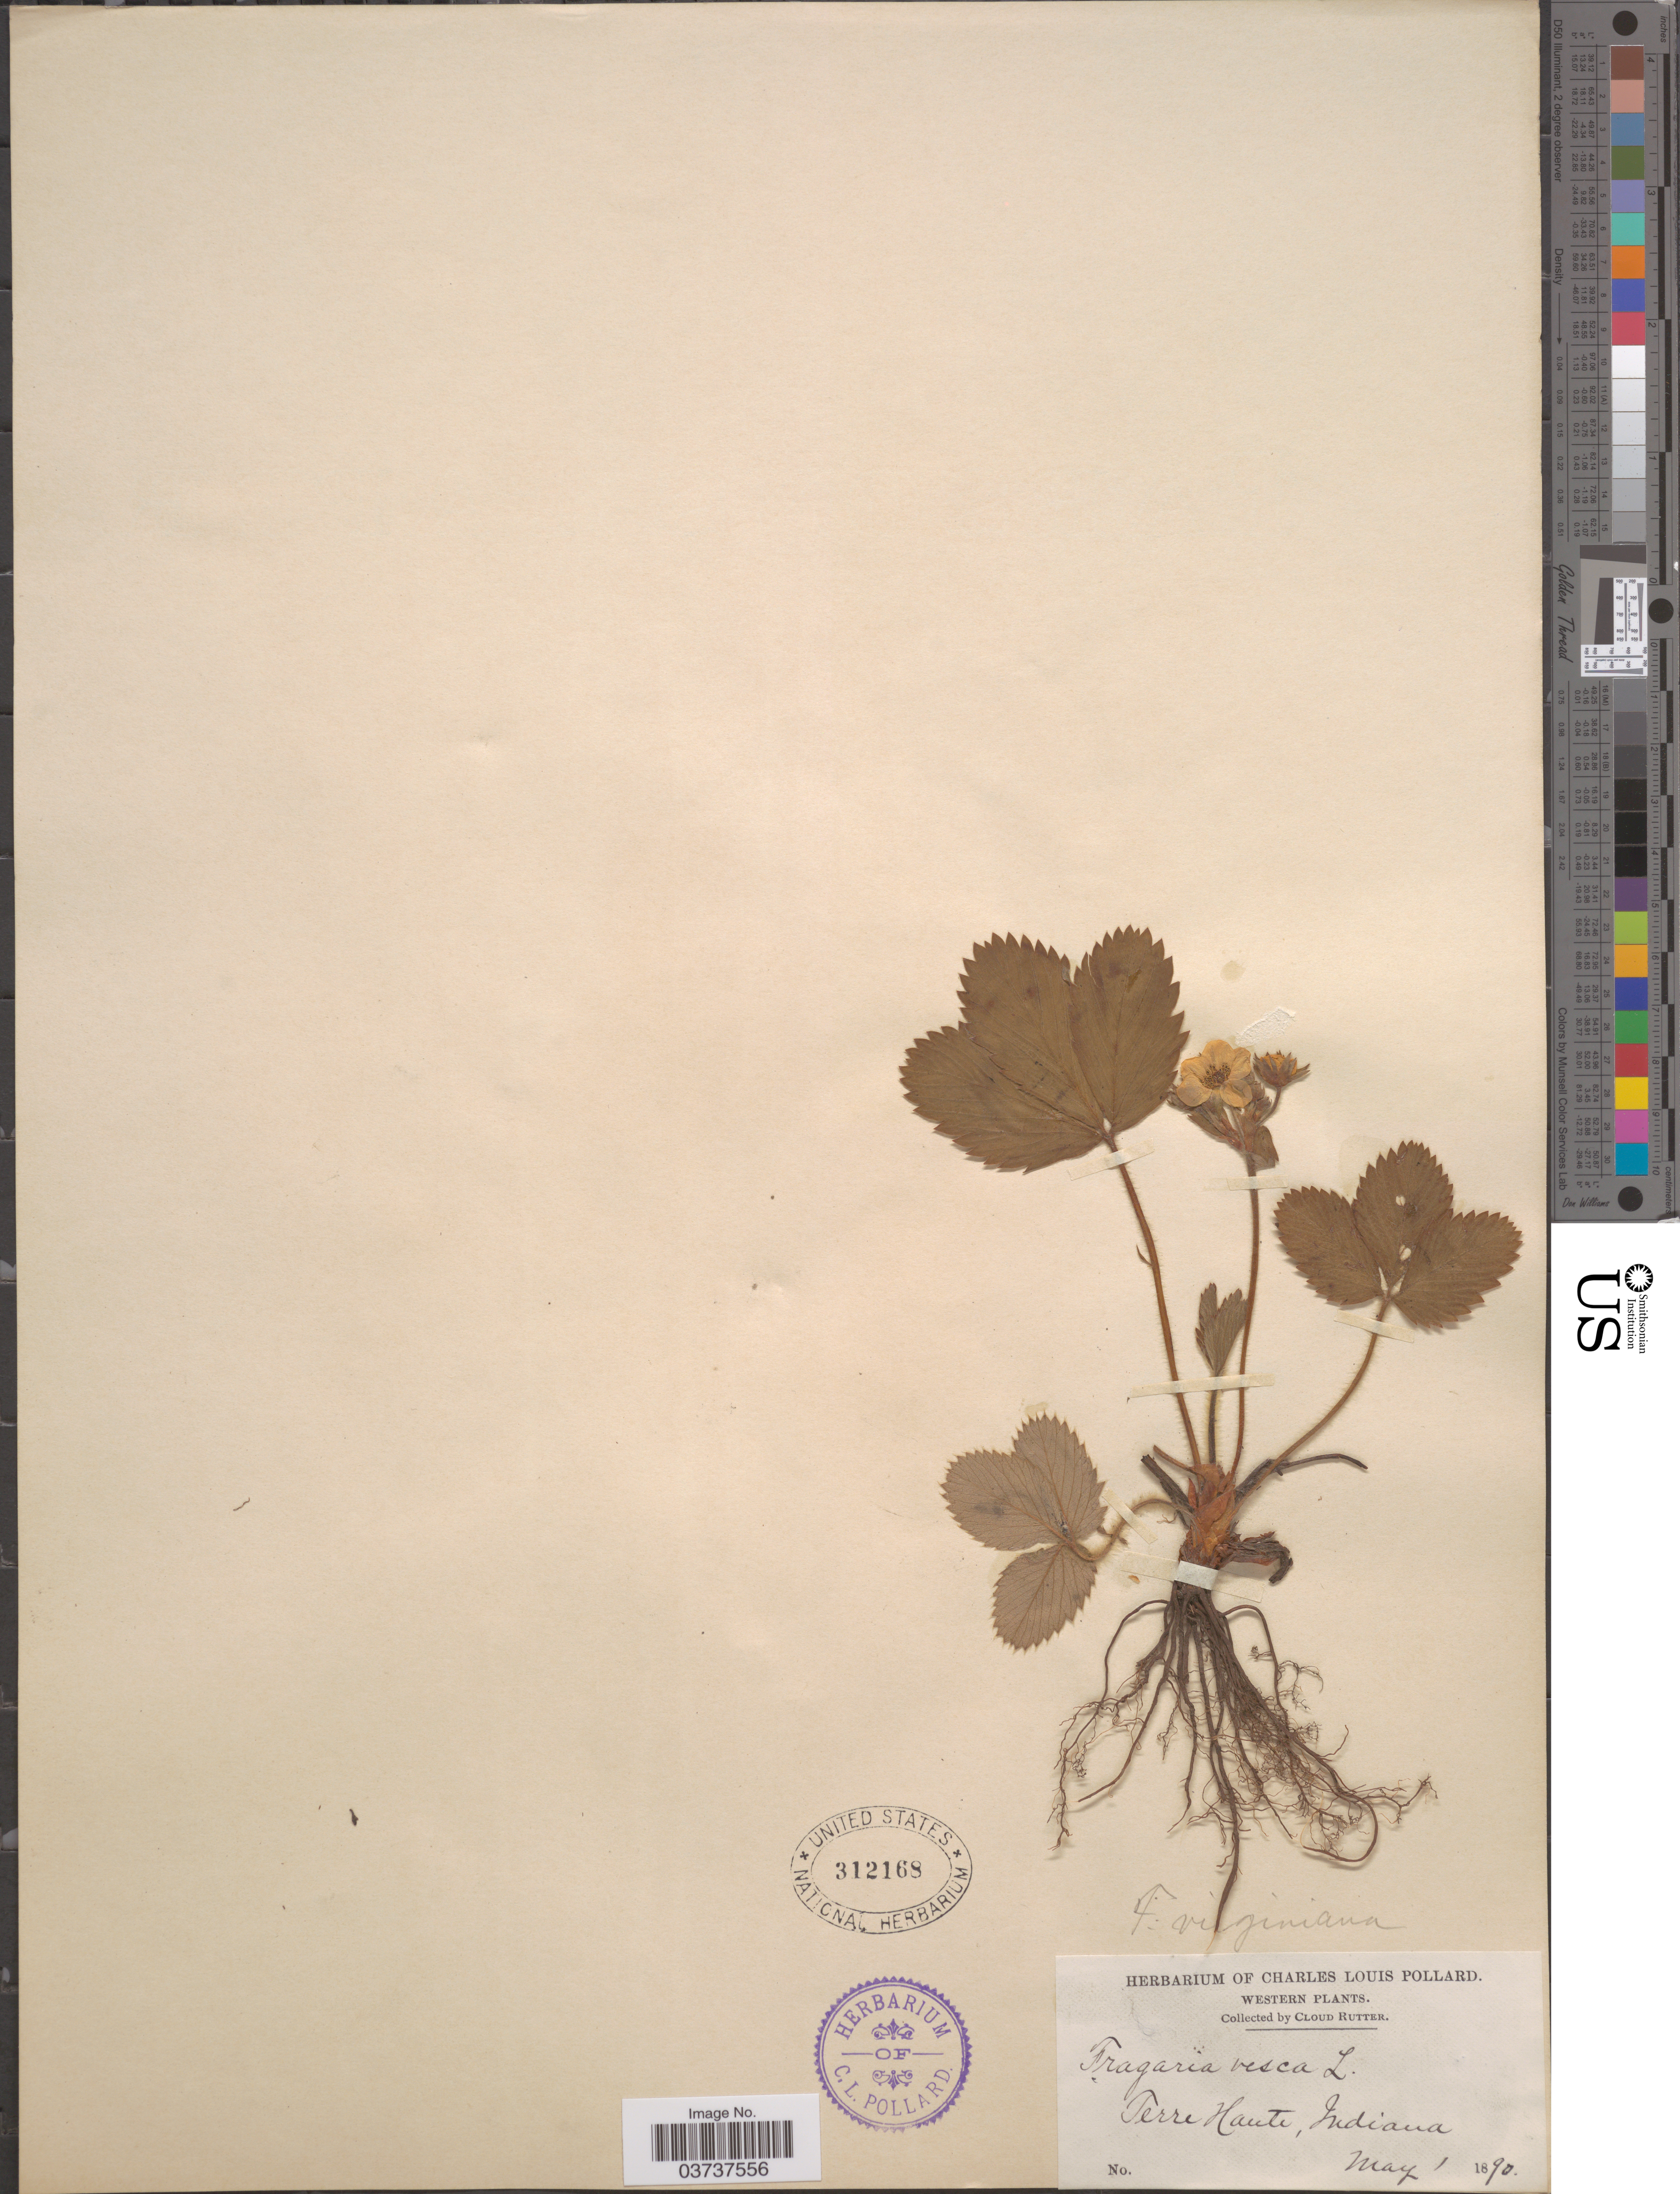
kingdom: Plantae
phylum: Tracheophyta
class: Magnoliopsida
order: Rosales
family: Rosaceae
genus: Fragaria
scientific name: Fragaria virginiana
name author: Mill.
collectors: C. Rutter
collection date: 1890-05-01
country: United States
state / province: Indiana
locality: Western. Terre Haute.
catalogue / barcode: US 312168